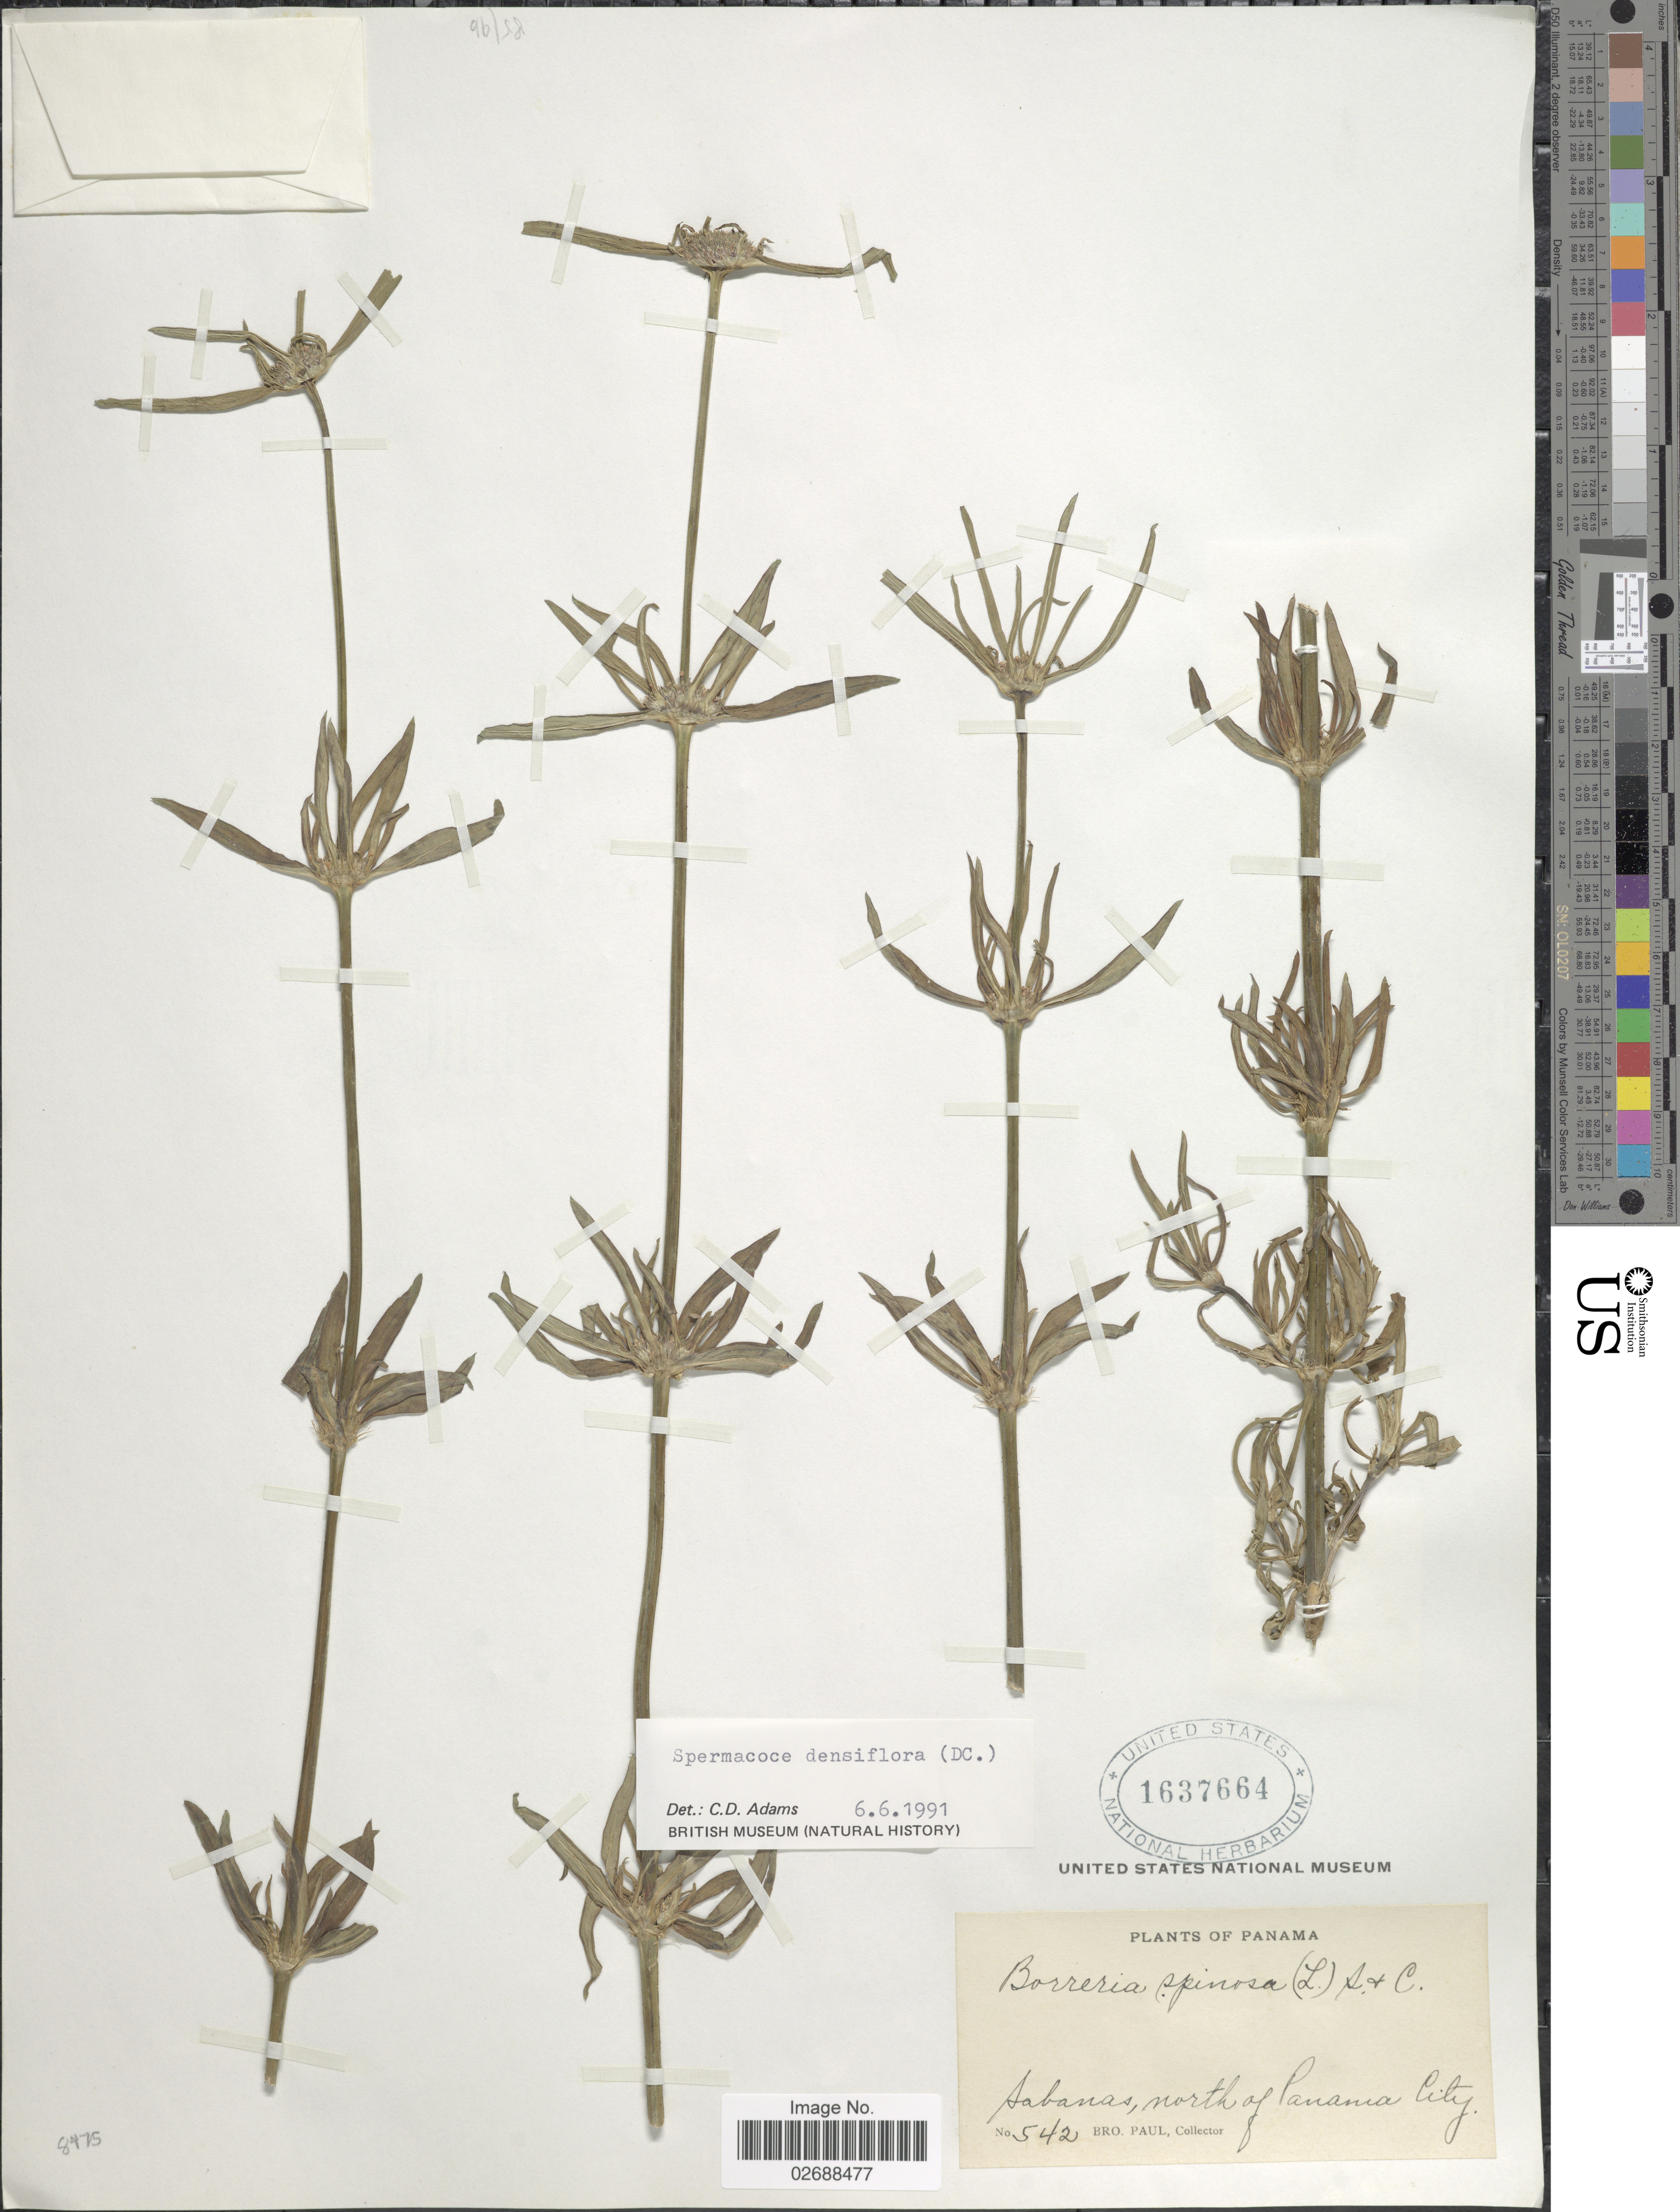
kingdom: Plantae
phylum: Tracheophyta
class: Magnoliopsida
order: Gentianales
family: Rubiaceae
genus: Spermacoce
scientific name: Spermacoce densiflora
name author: (DC.) Alain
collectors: B. Paul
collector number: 542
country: Panama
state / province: Panamá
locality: North of Panama City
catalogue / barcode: US 1637664